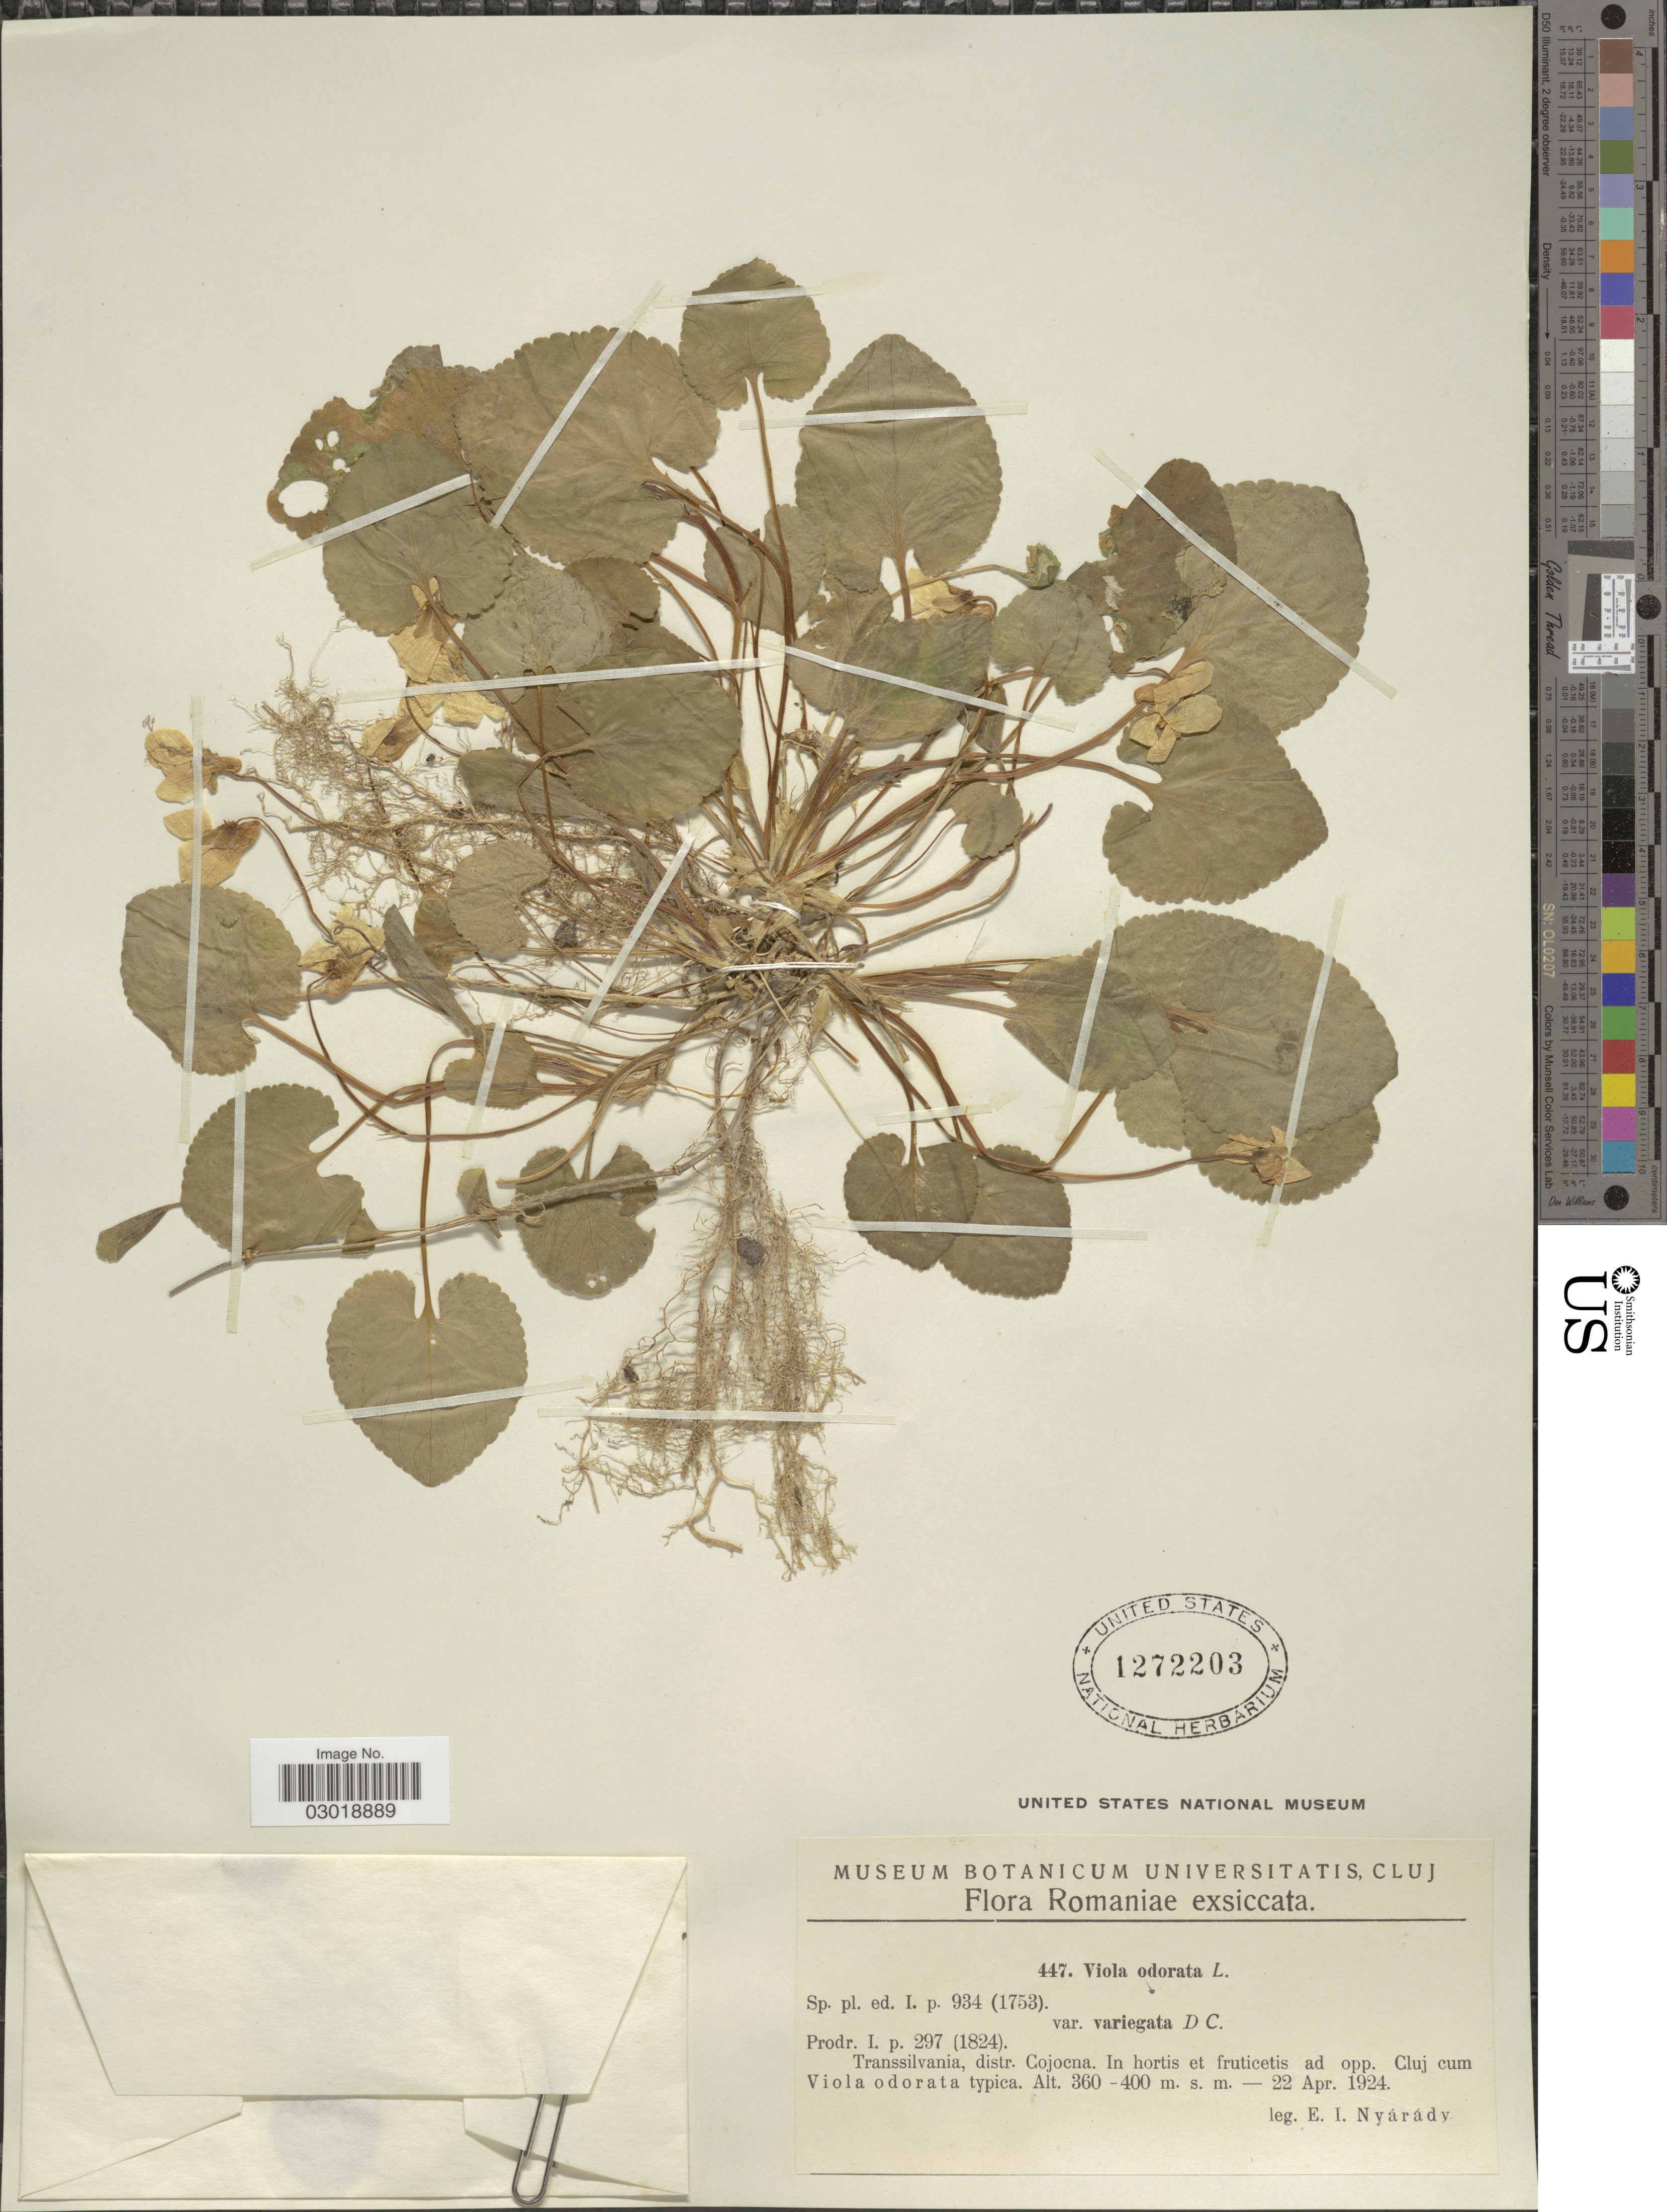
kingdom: Plantae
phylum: Tracheophyta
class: Magnoliopsida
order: Malpighiales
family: Violaceae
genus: Viola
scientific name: Viola odorata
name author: L.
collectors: E. Nyárády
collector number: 447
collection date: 1924-04-22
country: Romania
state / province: Cluj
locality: Transsilvania, distr. Cojocna. In hortis et fruticetis ad opp. Cluj.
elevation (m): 360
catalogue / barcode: US 1272203